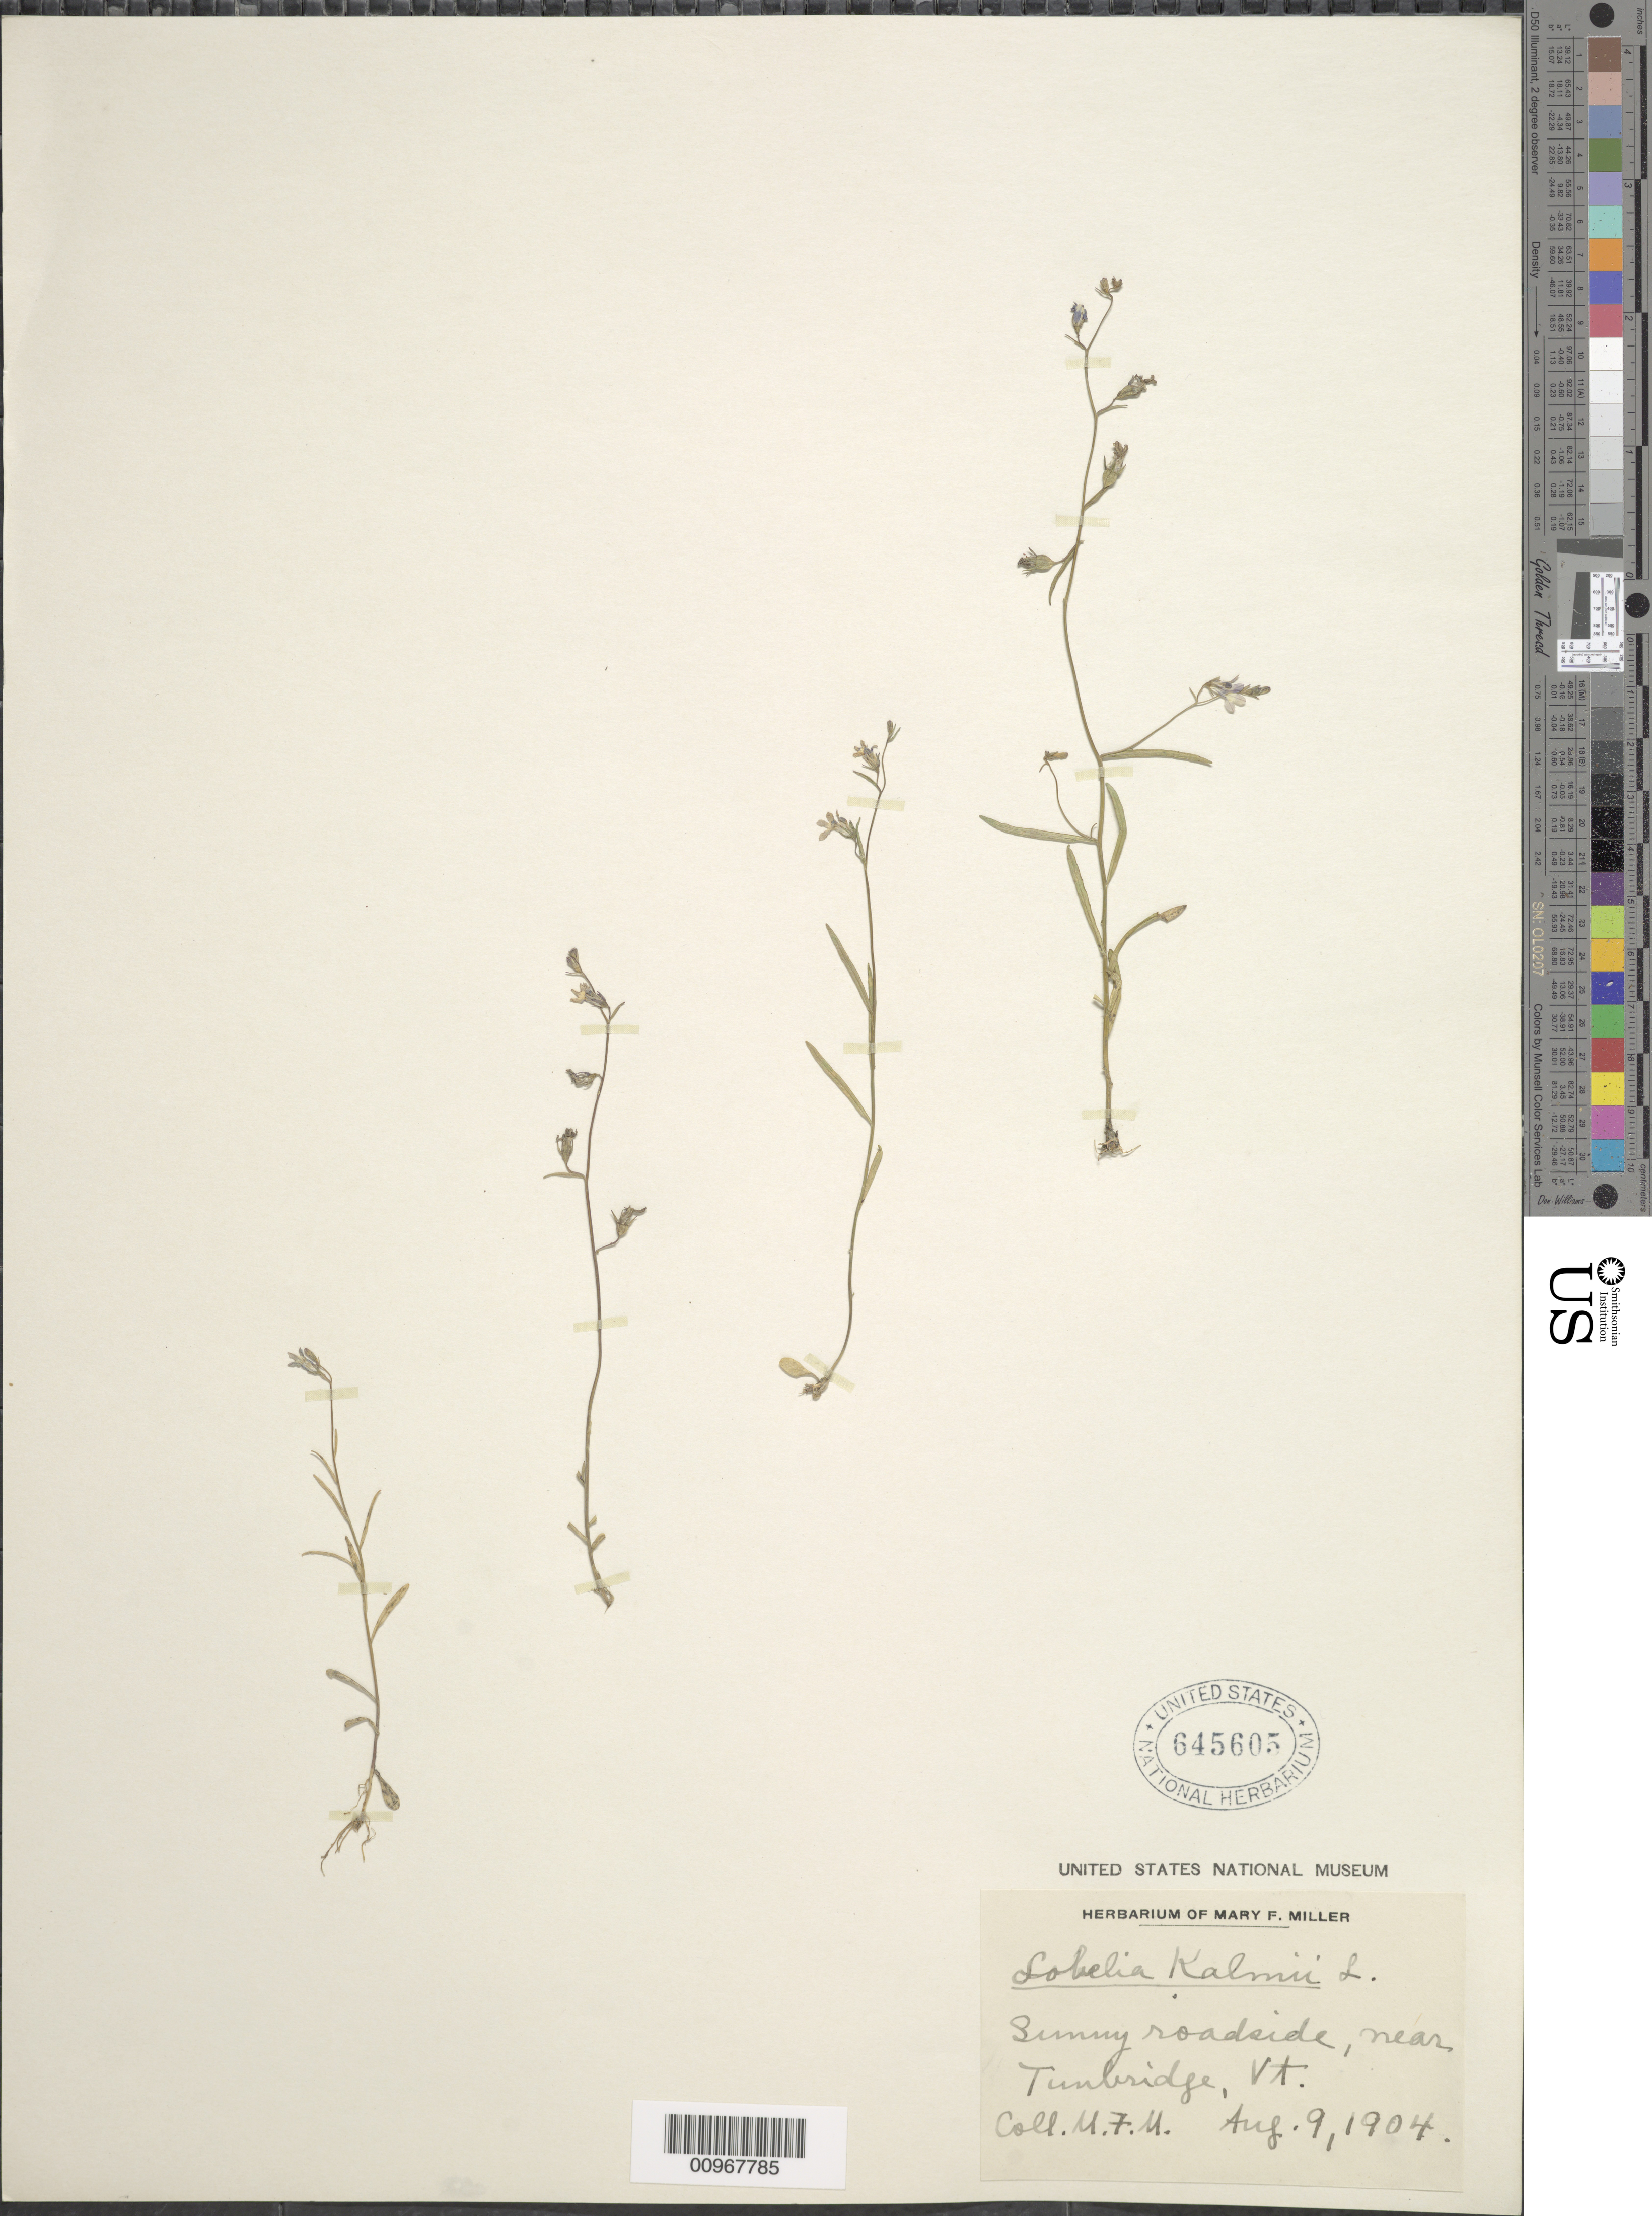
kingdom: Plantae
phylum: Tracheophyta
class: Magnoliopsida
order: Asterales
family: Campanulaceae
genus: Lobelia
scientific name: Lobelia kalmii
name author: L.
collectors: M. F. Miller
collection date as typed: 09 Aug 1904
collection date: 1904-08-09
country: United States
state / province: Vermont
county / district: Orange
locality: near Tunbridge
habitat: sunny roadside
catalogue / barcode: US 645605